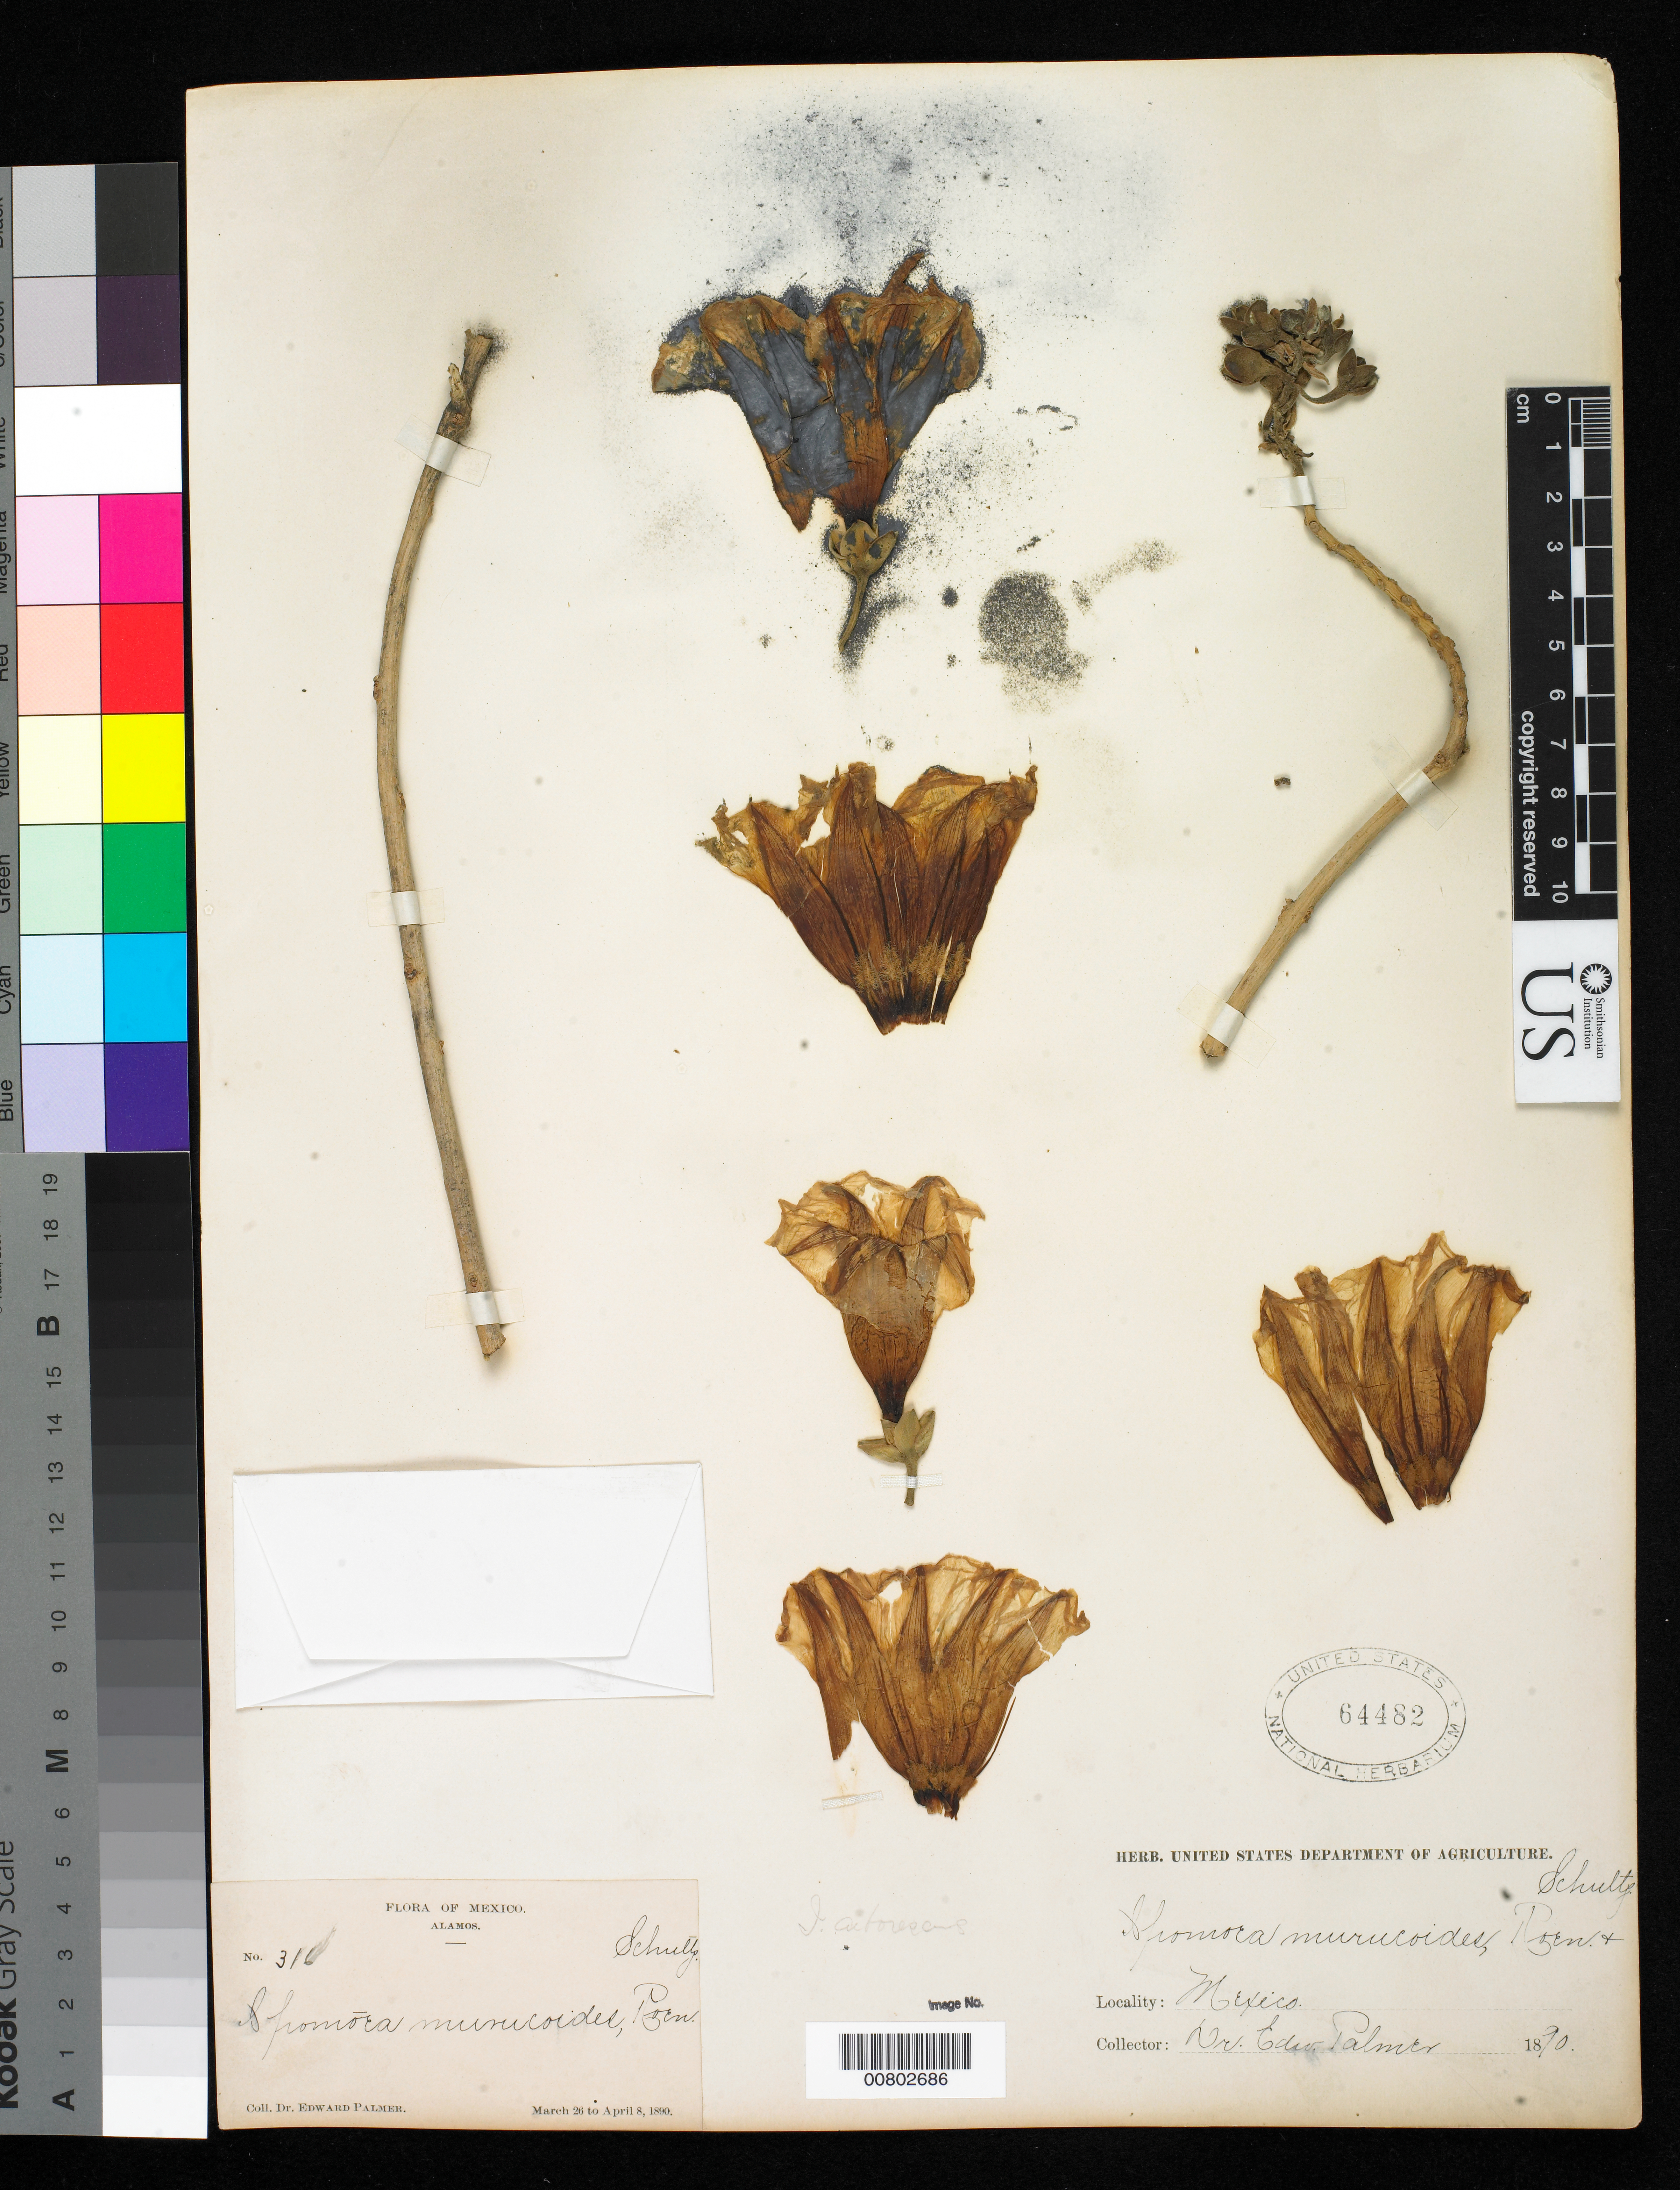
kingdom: Plantae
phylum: Tracheophyta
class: Magnoliopsida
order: Solanales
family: Convolvulaceae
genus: Ipomoea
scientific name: Ipomoea murucoides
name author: Roem. & Schult.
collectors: E. Palmer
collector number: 316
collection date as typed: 26 Mar 1890 to 08 Apr 1890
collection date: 1890-03-26/1890-04-08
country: Mexico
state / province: Sonora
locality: Alamos, Sonora.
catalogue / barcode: US 64482